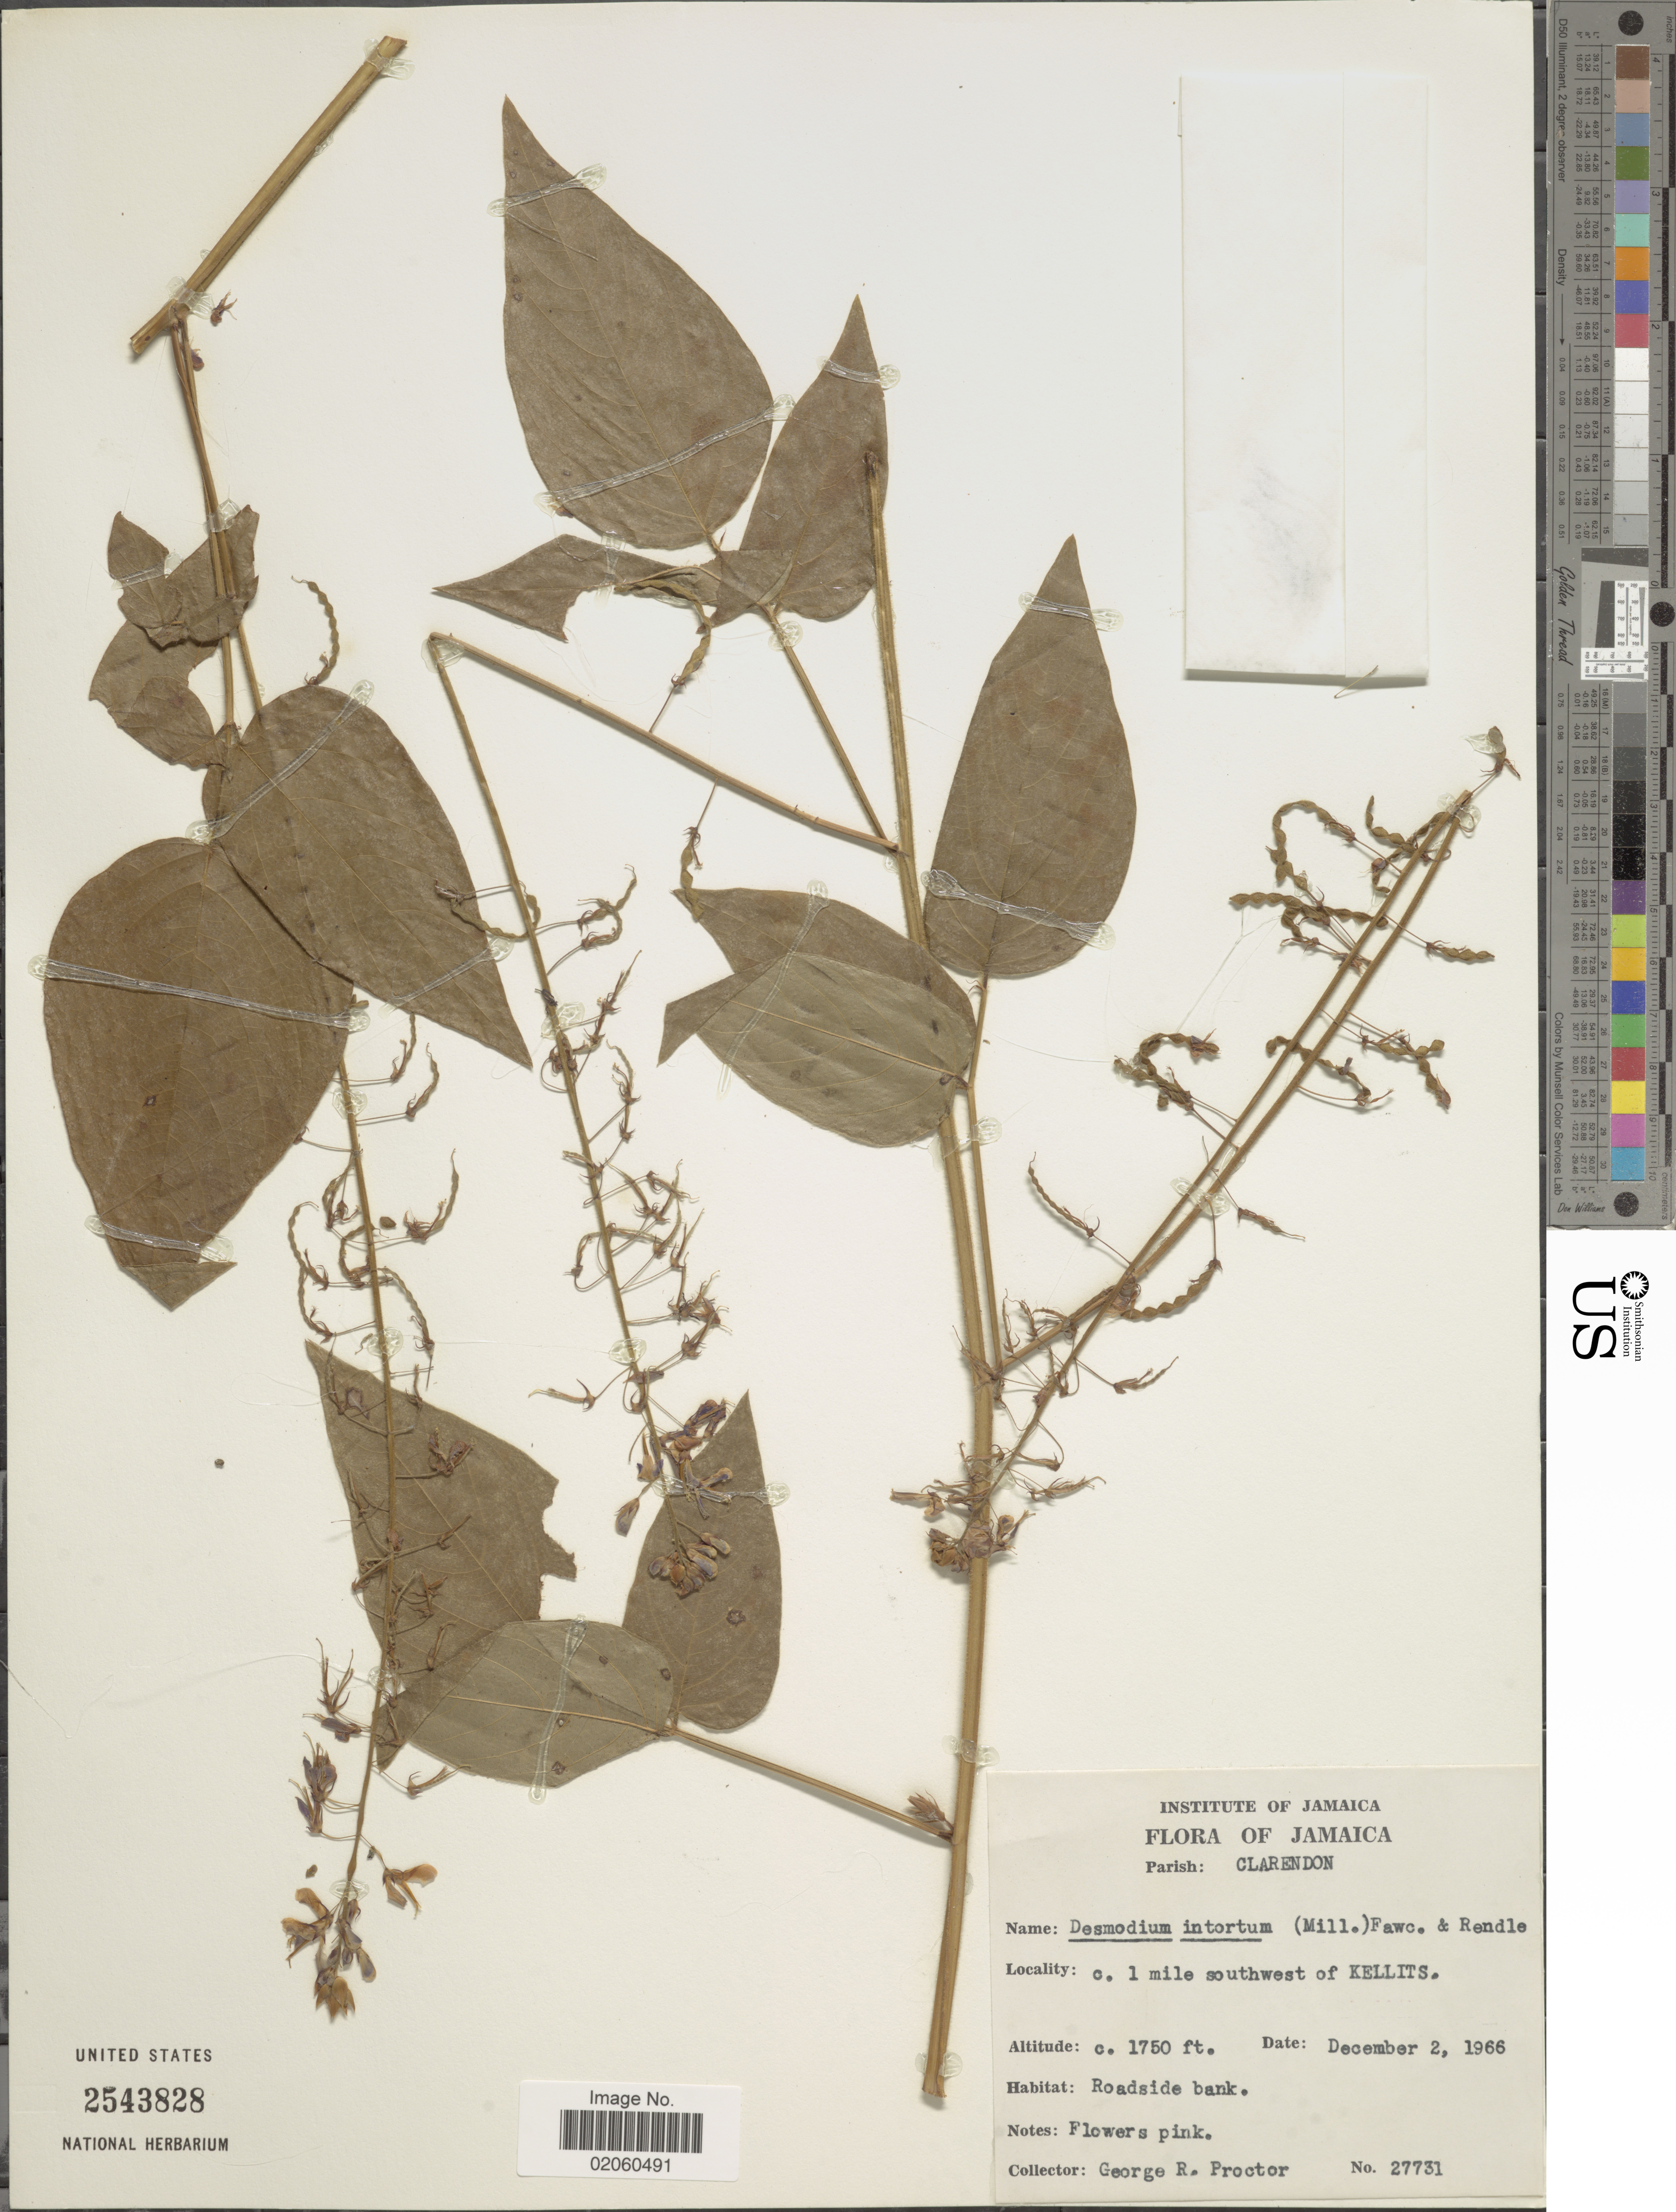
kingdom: Plantae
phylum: Tracheophyta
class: Magnoliopsida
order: Fabales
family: Fabaceae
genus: Desmodium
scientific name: Desmodium intortum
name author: (Mill.) Urb.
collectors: G. R. Proctor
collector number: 27731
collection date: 1966-12-02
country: Jamaica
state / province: Clarendon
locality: Parish: Clarendon, 1 mile southwest of Kellits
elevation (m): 533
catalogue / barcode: US 2543828